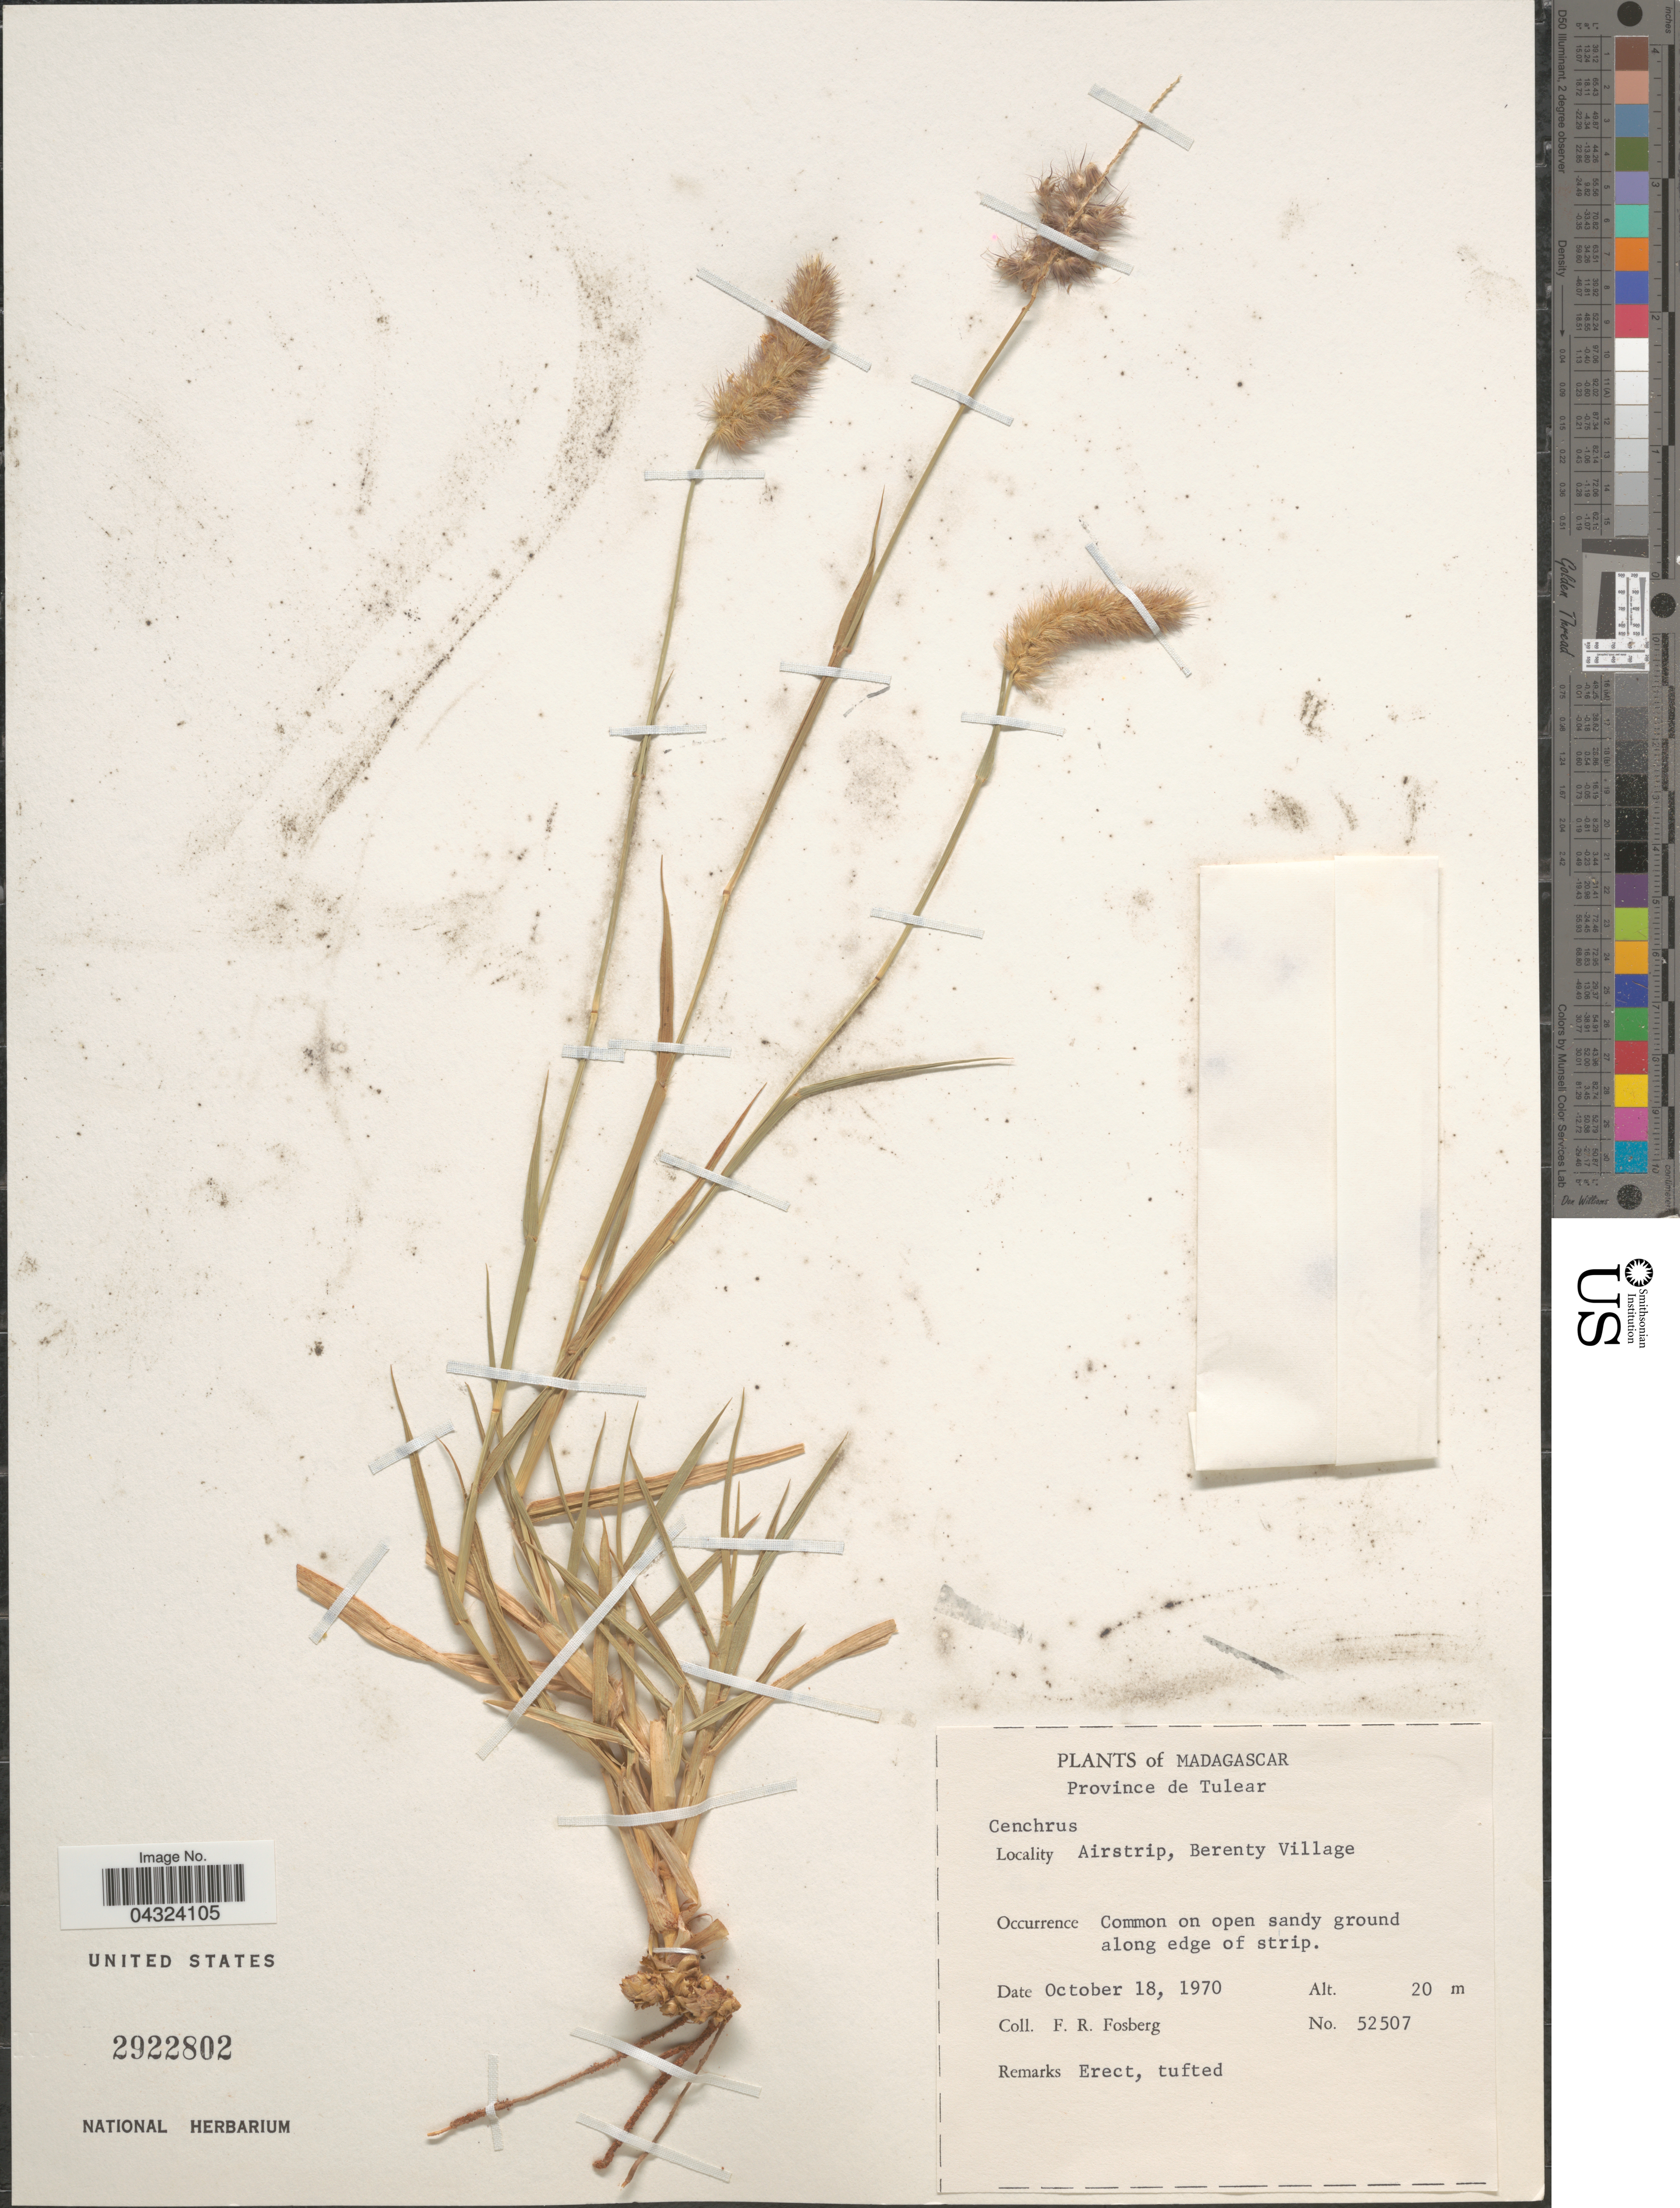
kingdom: Plantae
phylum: Tracheophyta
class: Liliopsida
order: Poales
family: Poaceae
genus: Cenchrus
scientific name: Cenchrus sp.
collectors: F. R. Fosberg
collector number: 52507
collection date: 1970-10-18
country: Madagascar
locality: Province de Tulear. Airstrip, Berenty Village. Common on open sandy ground along edge of strip.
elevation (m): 20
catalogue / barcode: US 2922802